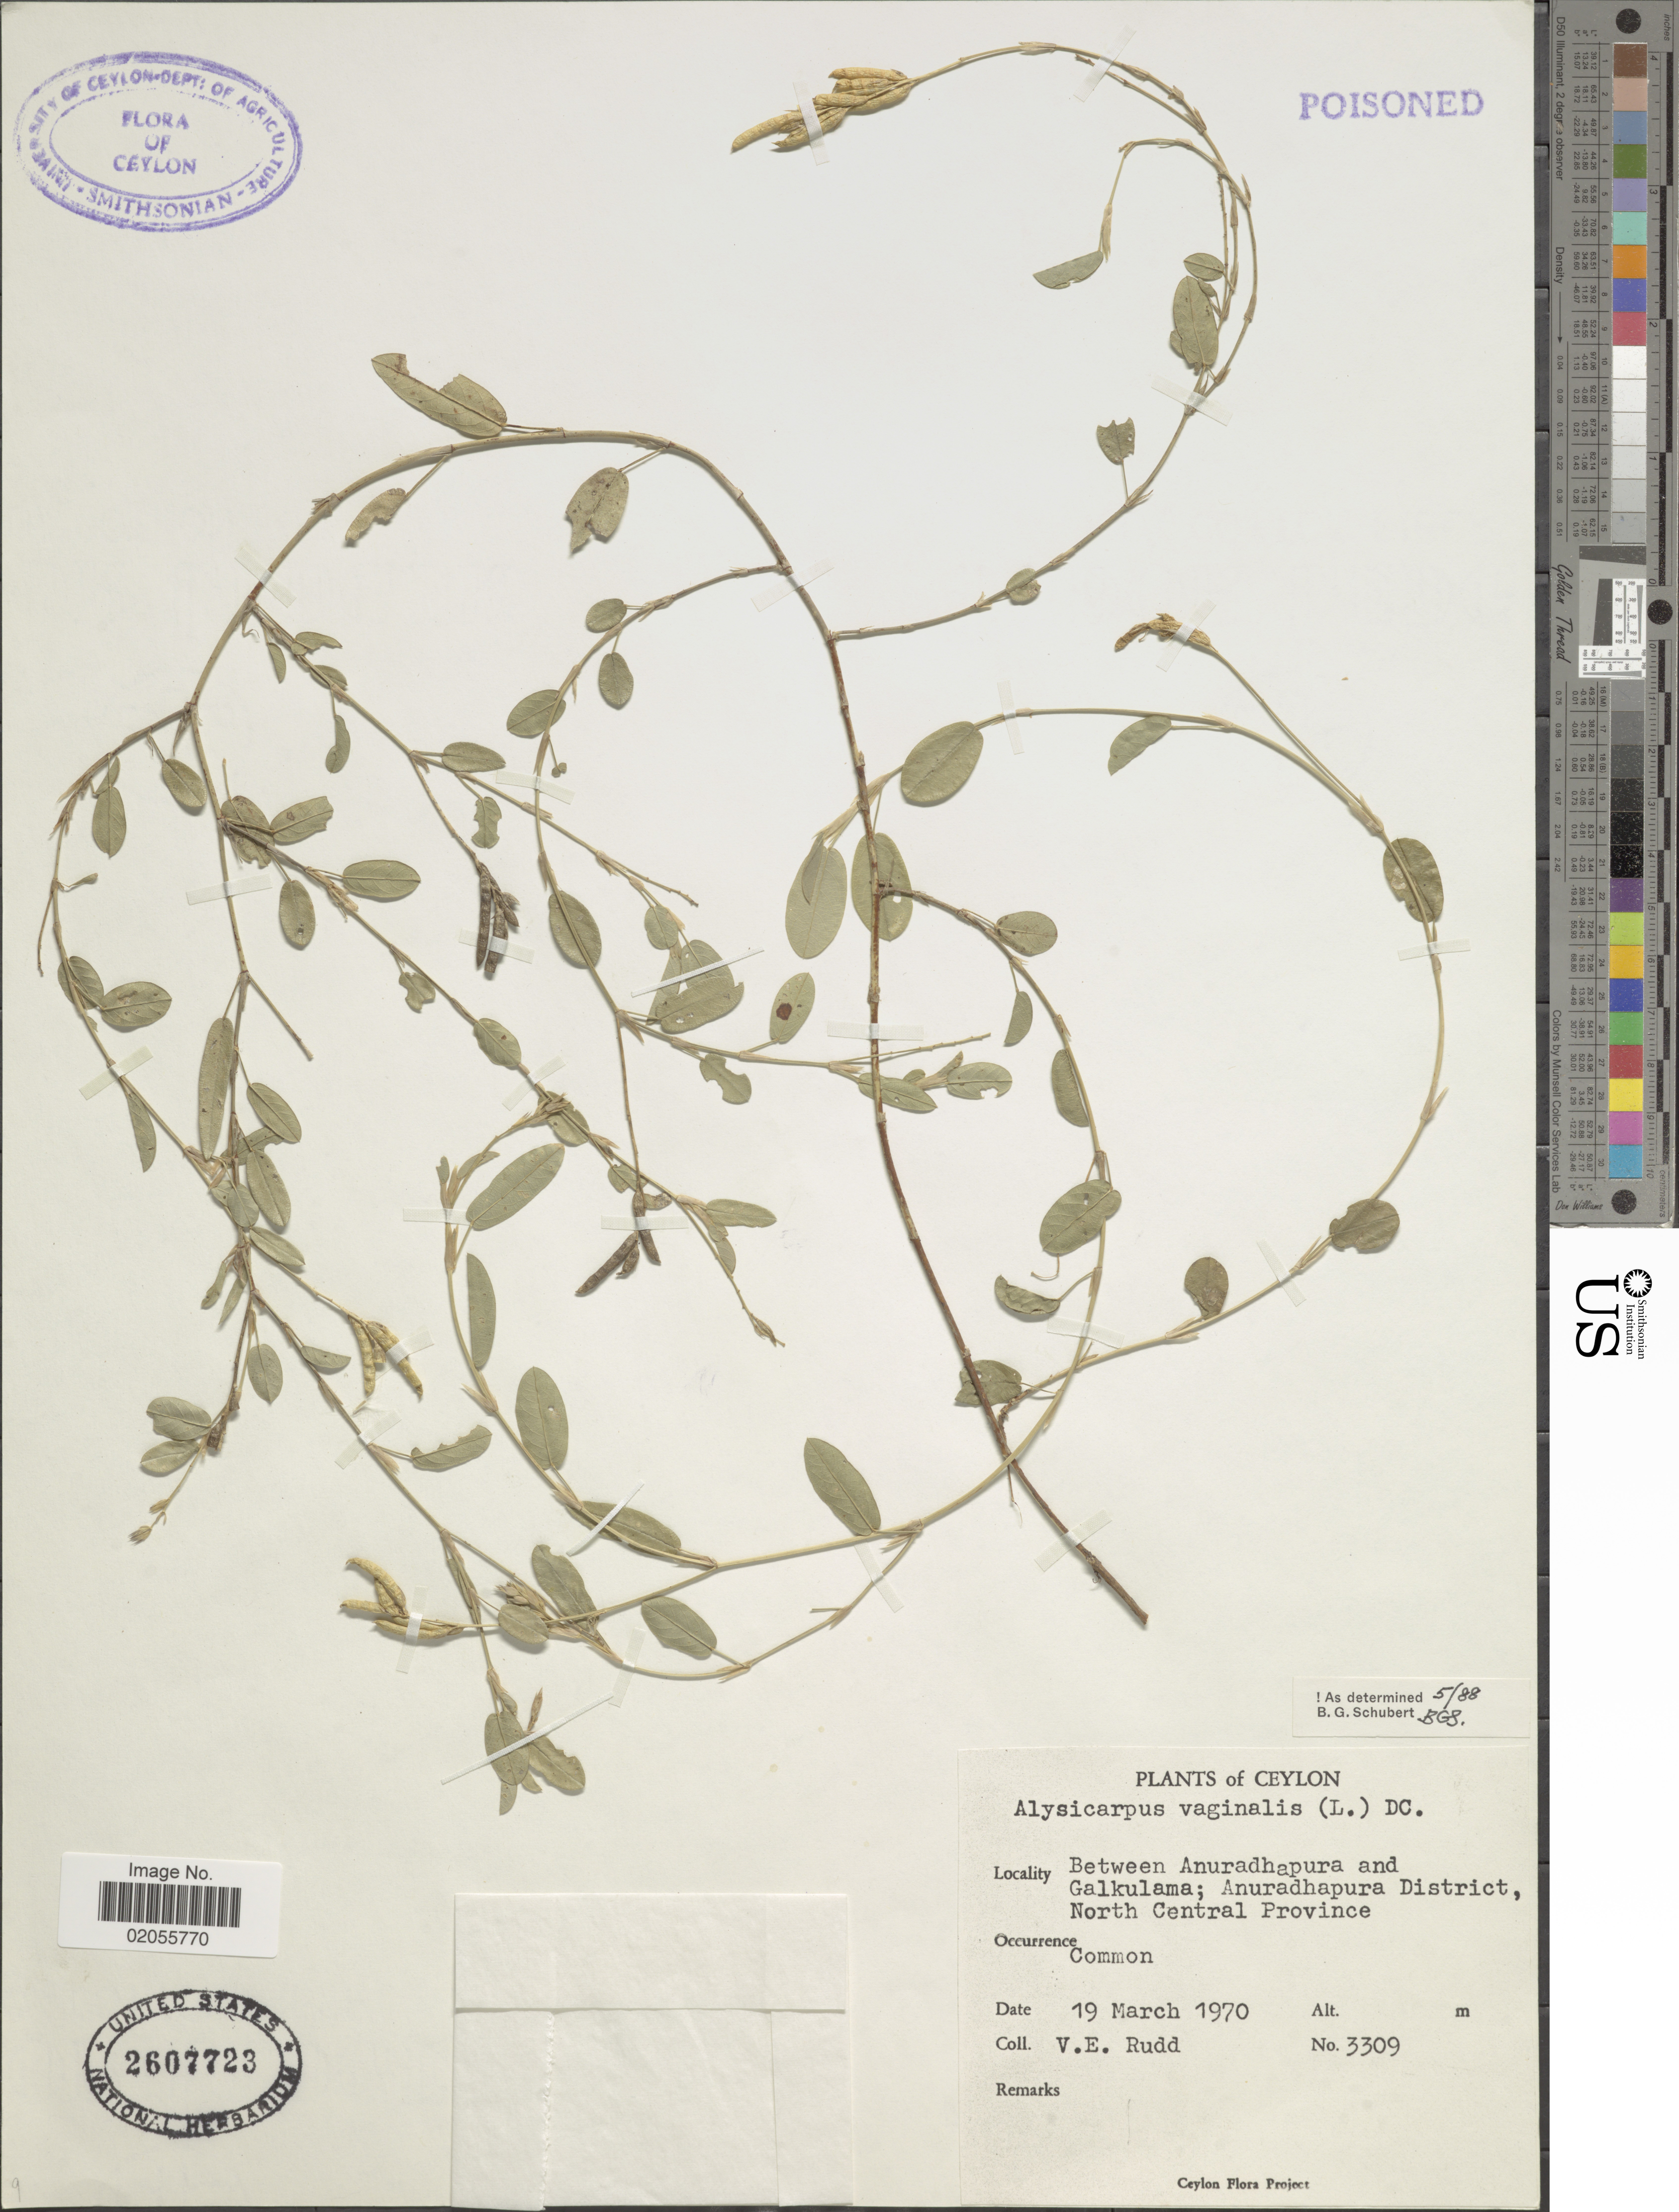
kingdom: Plantae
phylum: Tracheophyta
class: Magnoliopsida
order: Fabales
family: Fabaceae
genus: Alysicarpus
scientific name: Alysicarpus vaginalis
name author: (L.) DC.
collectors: V. E. Rudd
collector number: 3309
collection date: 1970-03-19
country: Sri Lanka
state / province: North Central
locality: Ceylon, between Anuradhapura and Galkulama; Anuradhapura District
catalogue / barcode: US 2607723